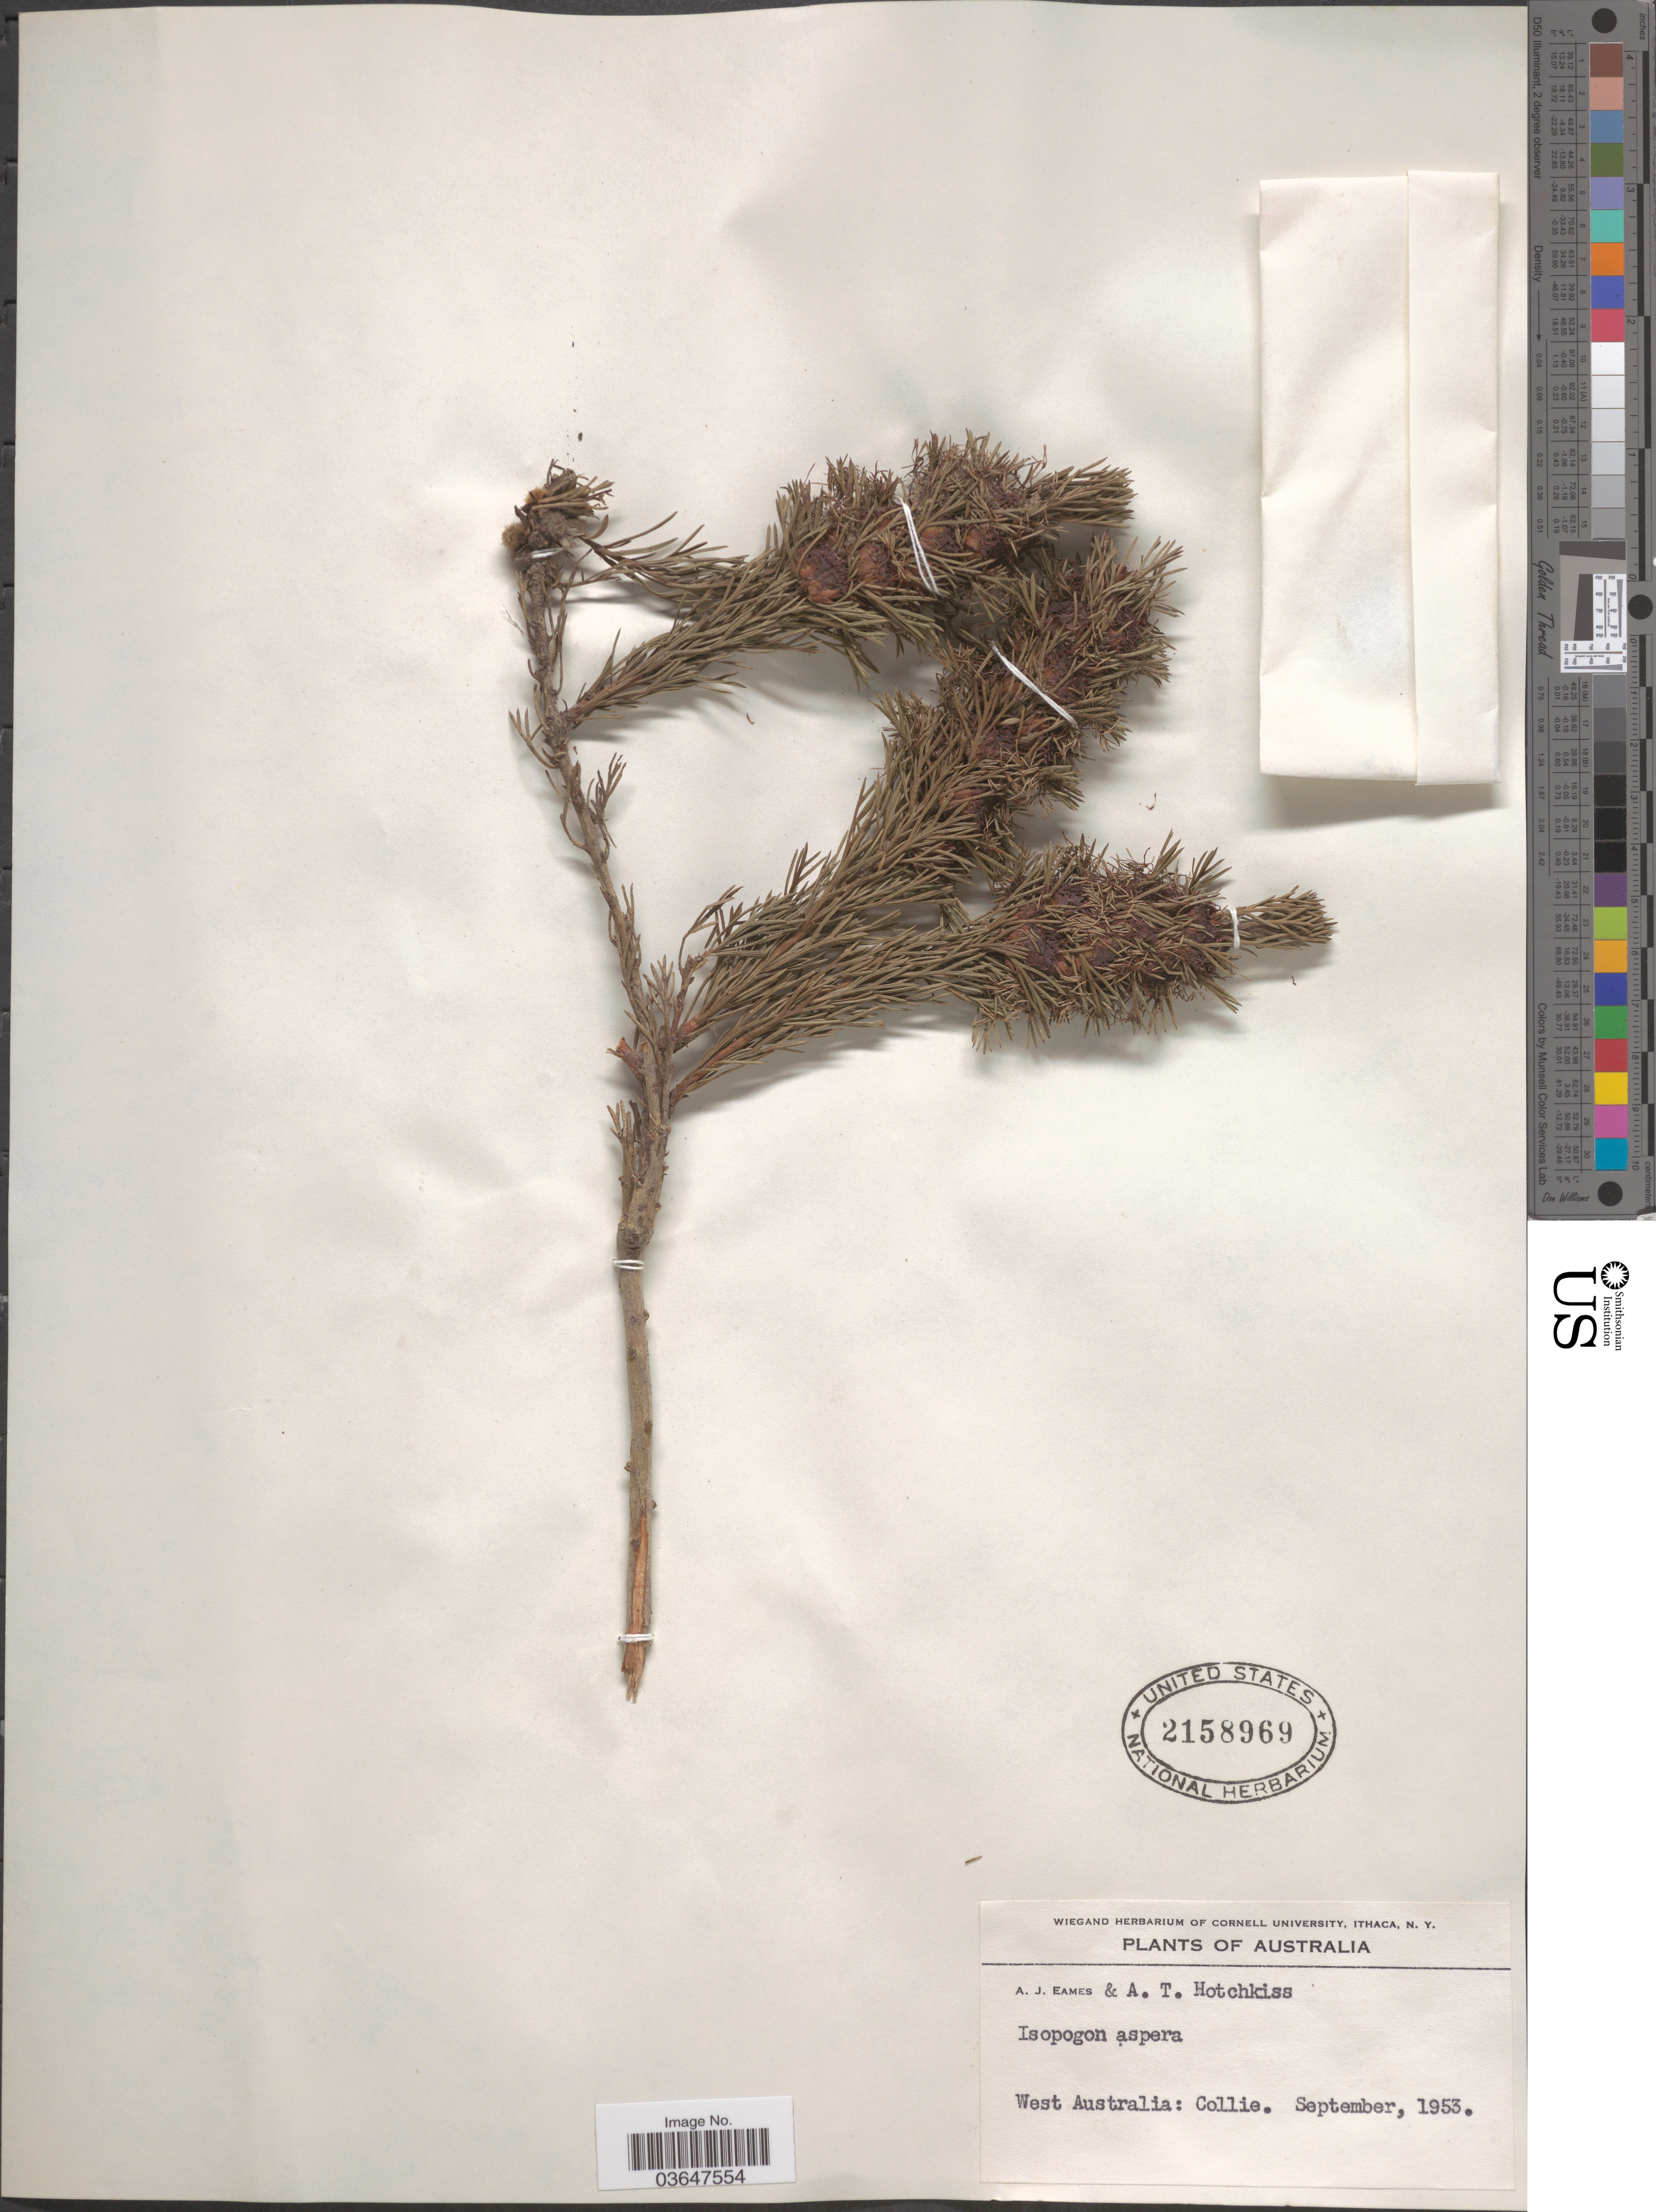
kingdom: Plantae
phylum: Tracheophyta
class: Magnoliopsida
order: Proteales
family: Proteaceae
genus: Isopogon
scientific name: Isopogon asper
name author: R. Br.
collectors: A. J. Eames & A. Hotchkiss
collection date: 1953-09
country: Australia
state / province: Western Australia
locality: West Australia: Collie.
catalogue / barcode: US 2158969